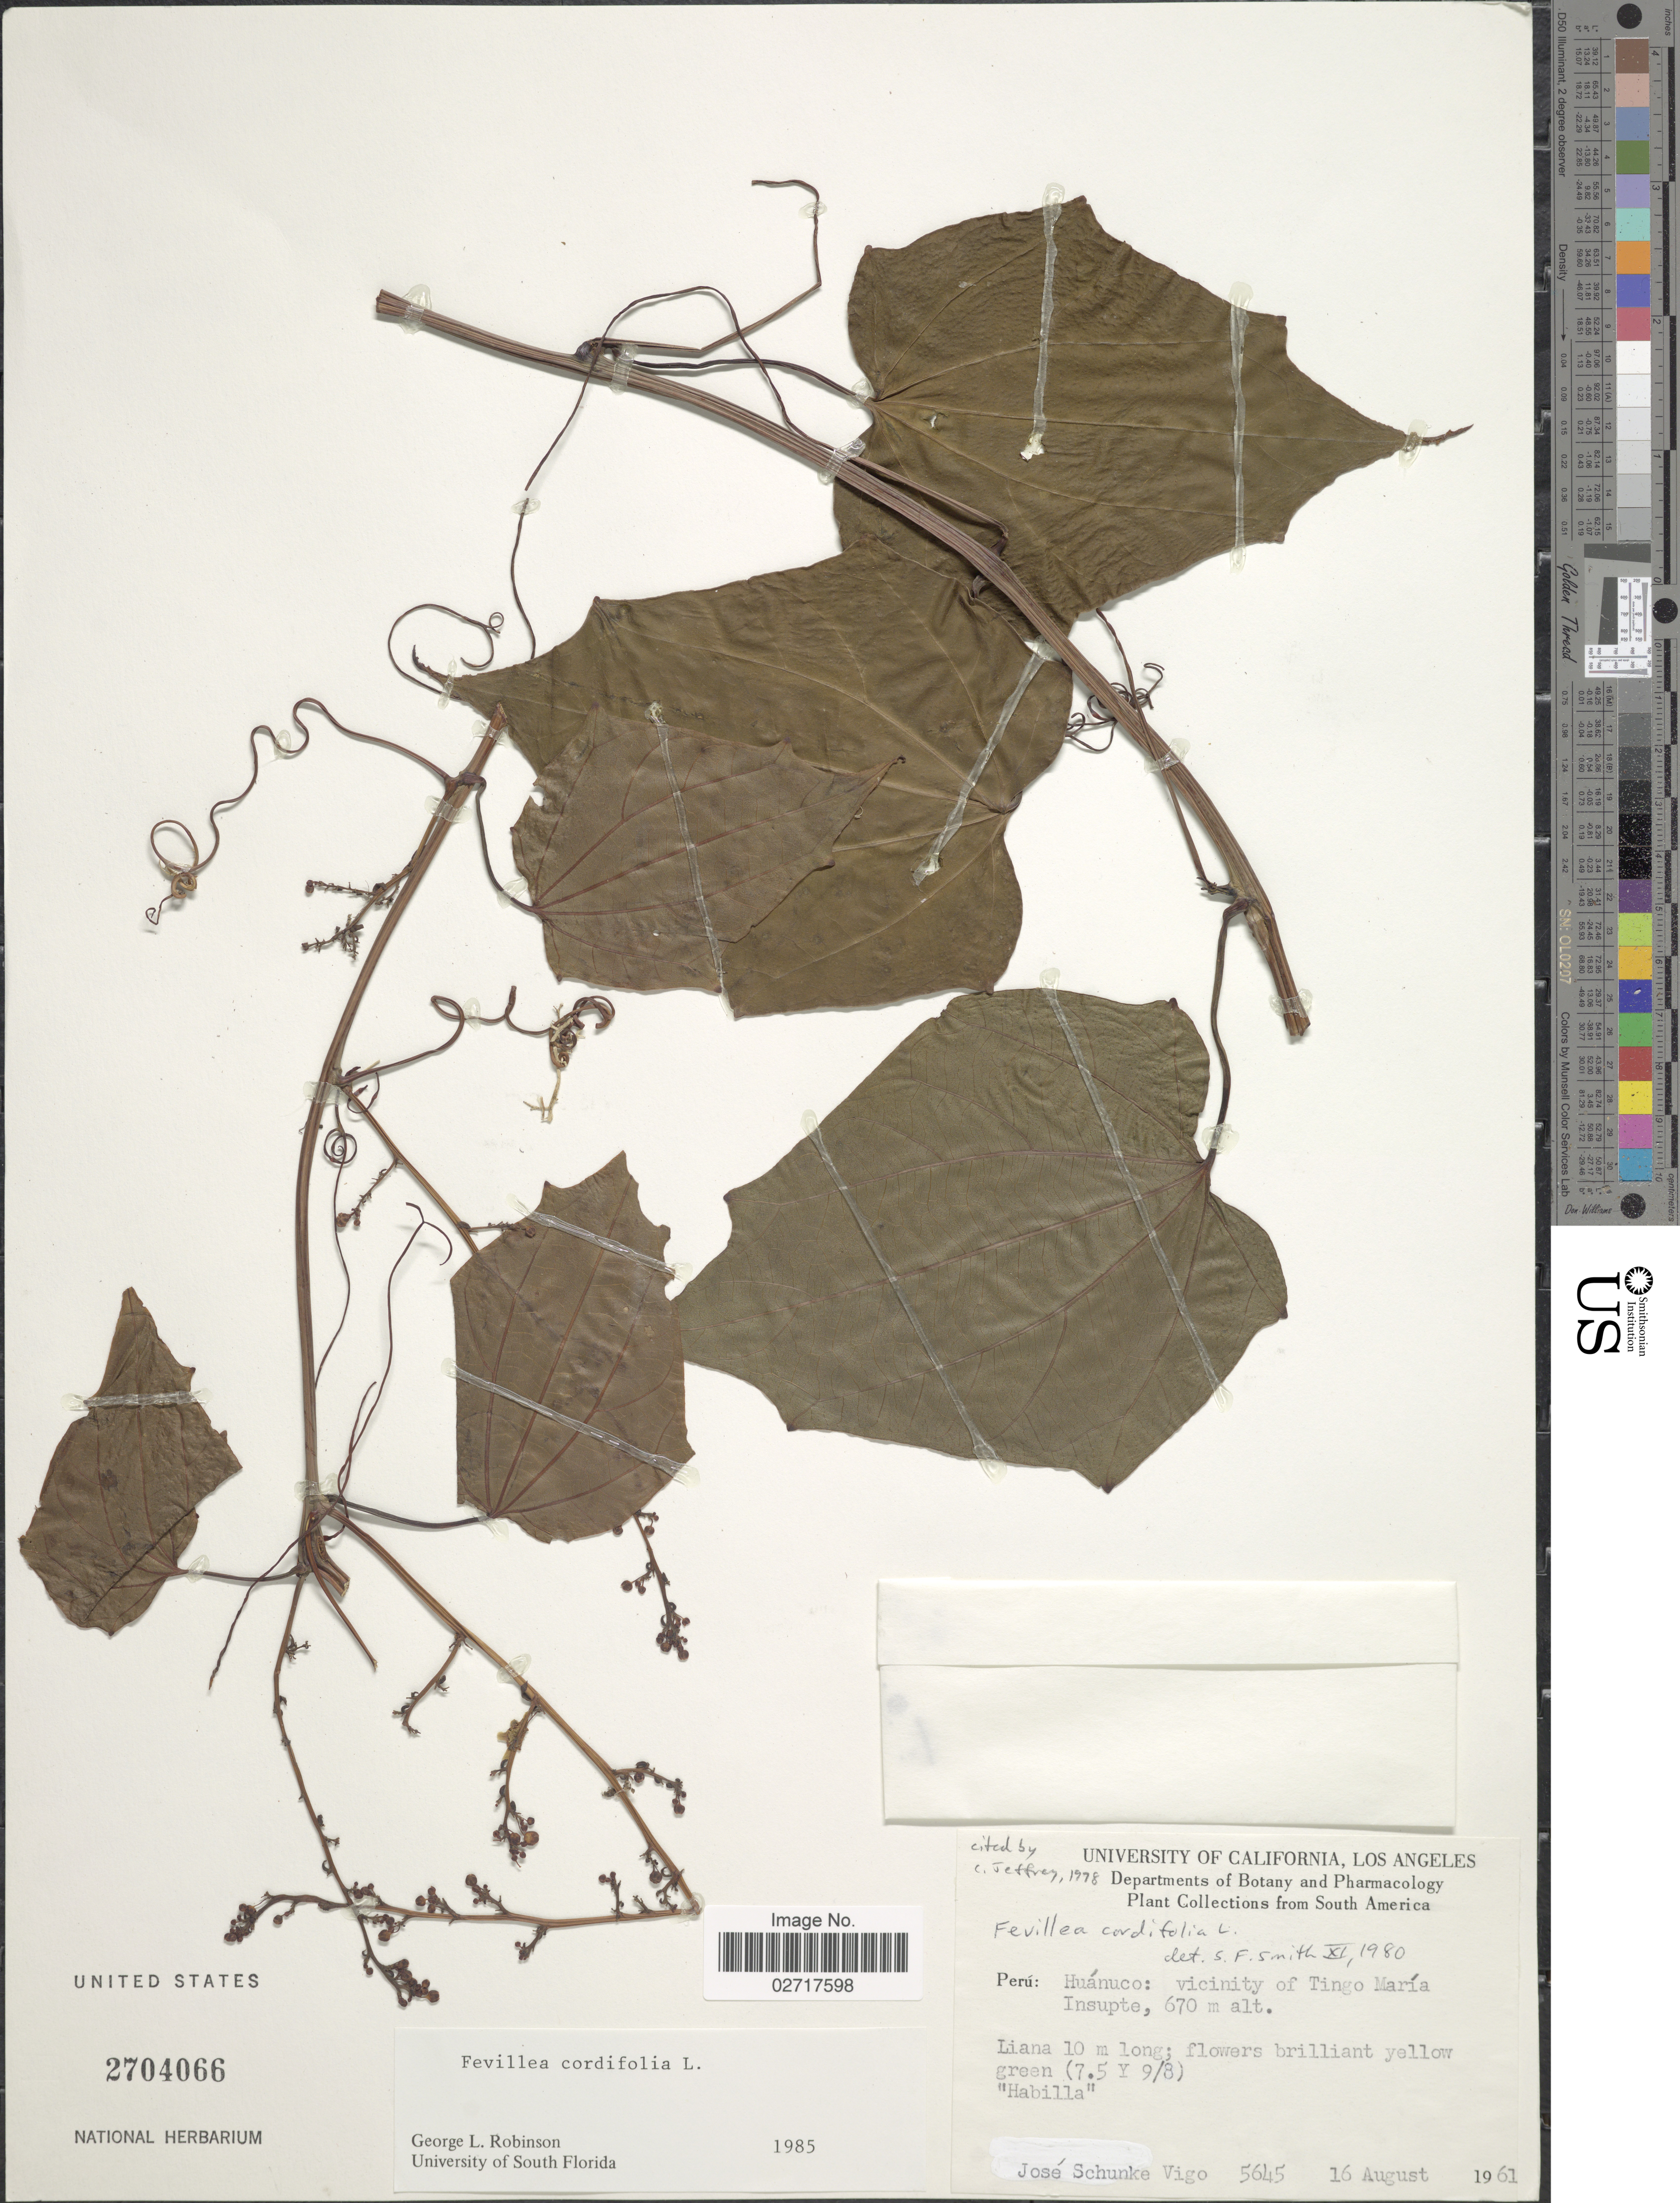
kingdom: Plantae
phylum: Tracheophyta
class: Magnoliopsida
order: Cucurbitales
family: Cucurbitaceae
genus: Fevillea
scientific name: Fevillea cordifolia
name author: L.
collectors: J. Schunke Vigo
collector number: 5645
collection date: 1961-08-16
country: Peru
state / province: Huánuco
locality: Vicinity of Tingo Maria Insupte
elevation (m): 670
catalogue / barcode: US 2704066